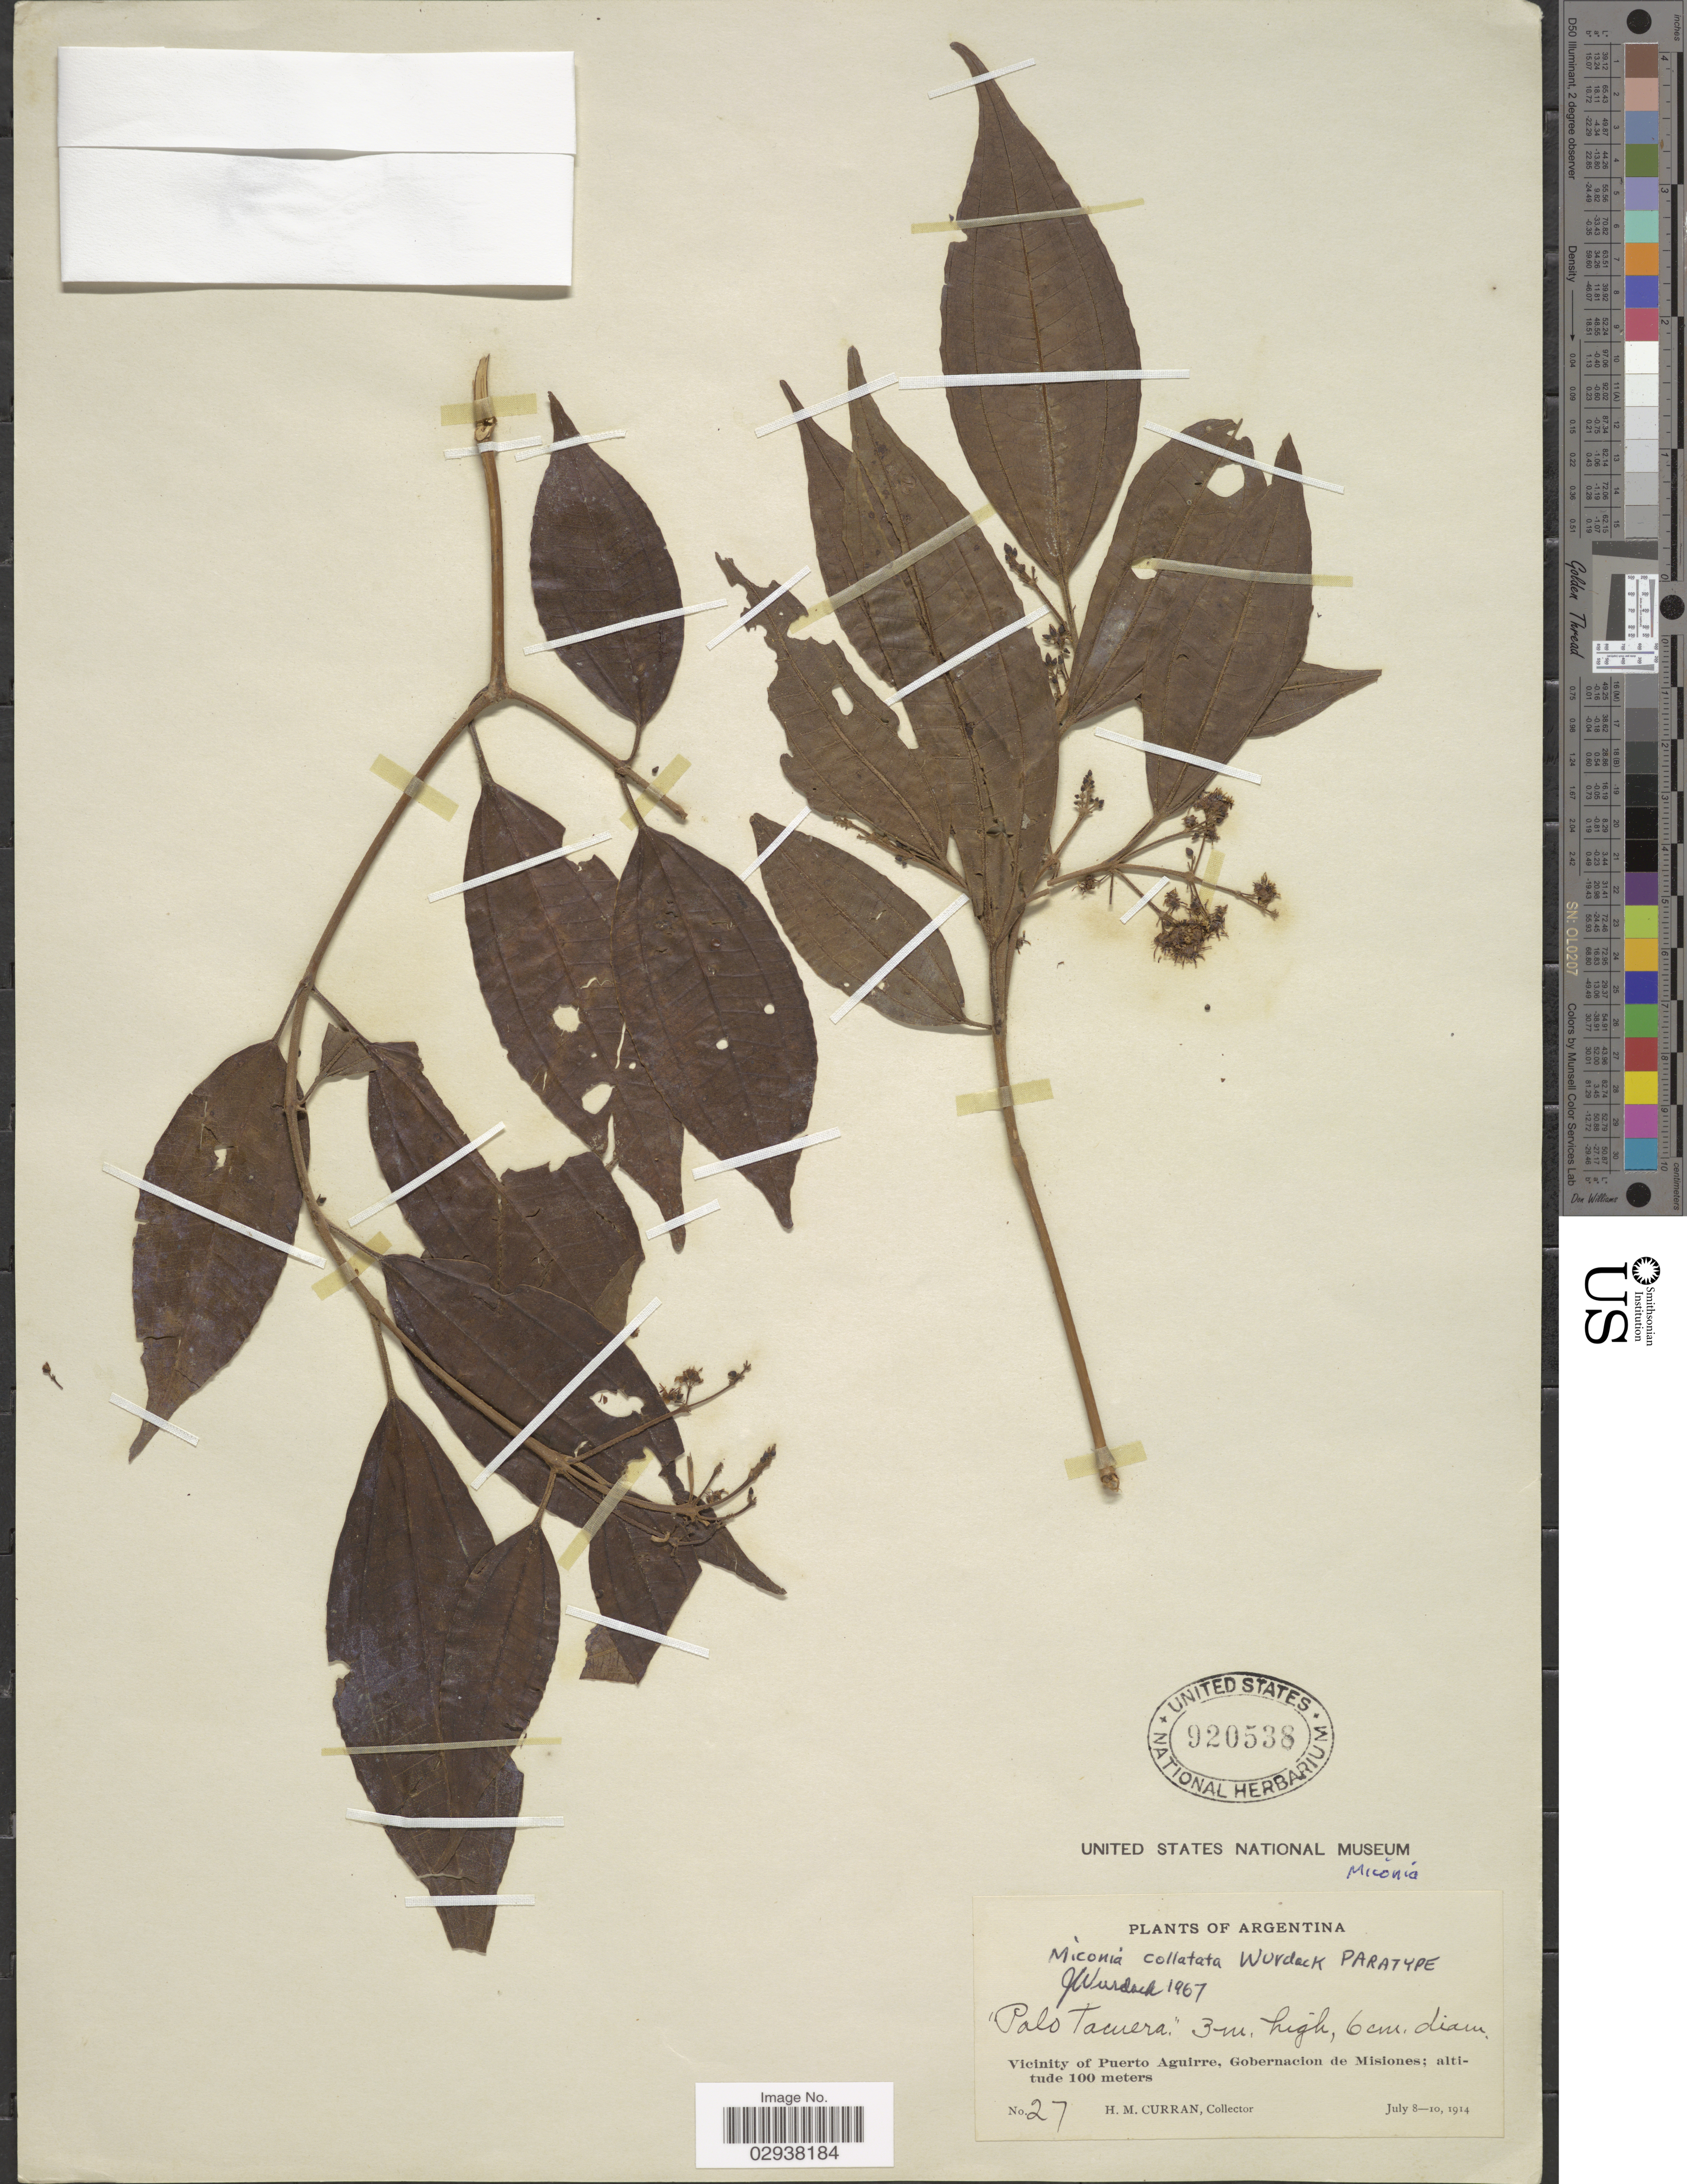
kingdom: Plantae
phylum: Tracheophyta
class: Magnoliopsida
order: Myrtales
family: Melastomataceae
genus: Miconia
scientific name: Miconia collatata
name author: Wurdack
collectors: H. M. Curran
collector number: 27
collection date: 1914-07-08/1914-07-10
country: Argentina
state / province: Misiones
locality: Vicinity of Puerto Aguirre, Gobernacion de Misiones.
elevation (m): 100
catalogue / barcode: US 920538